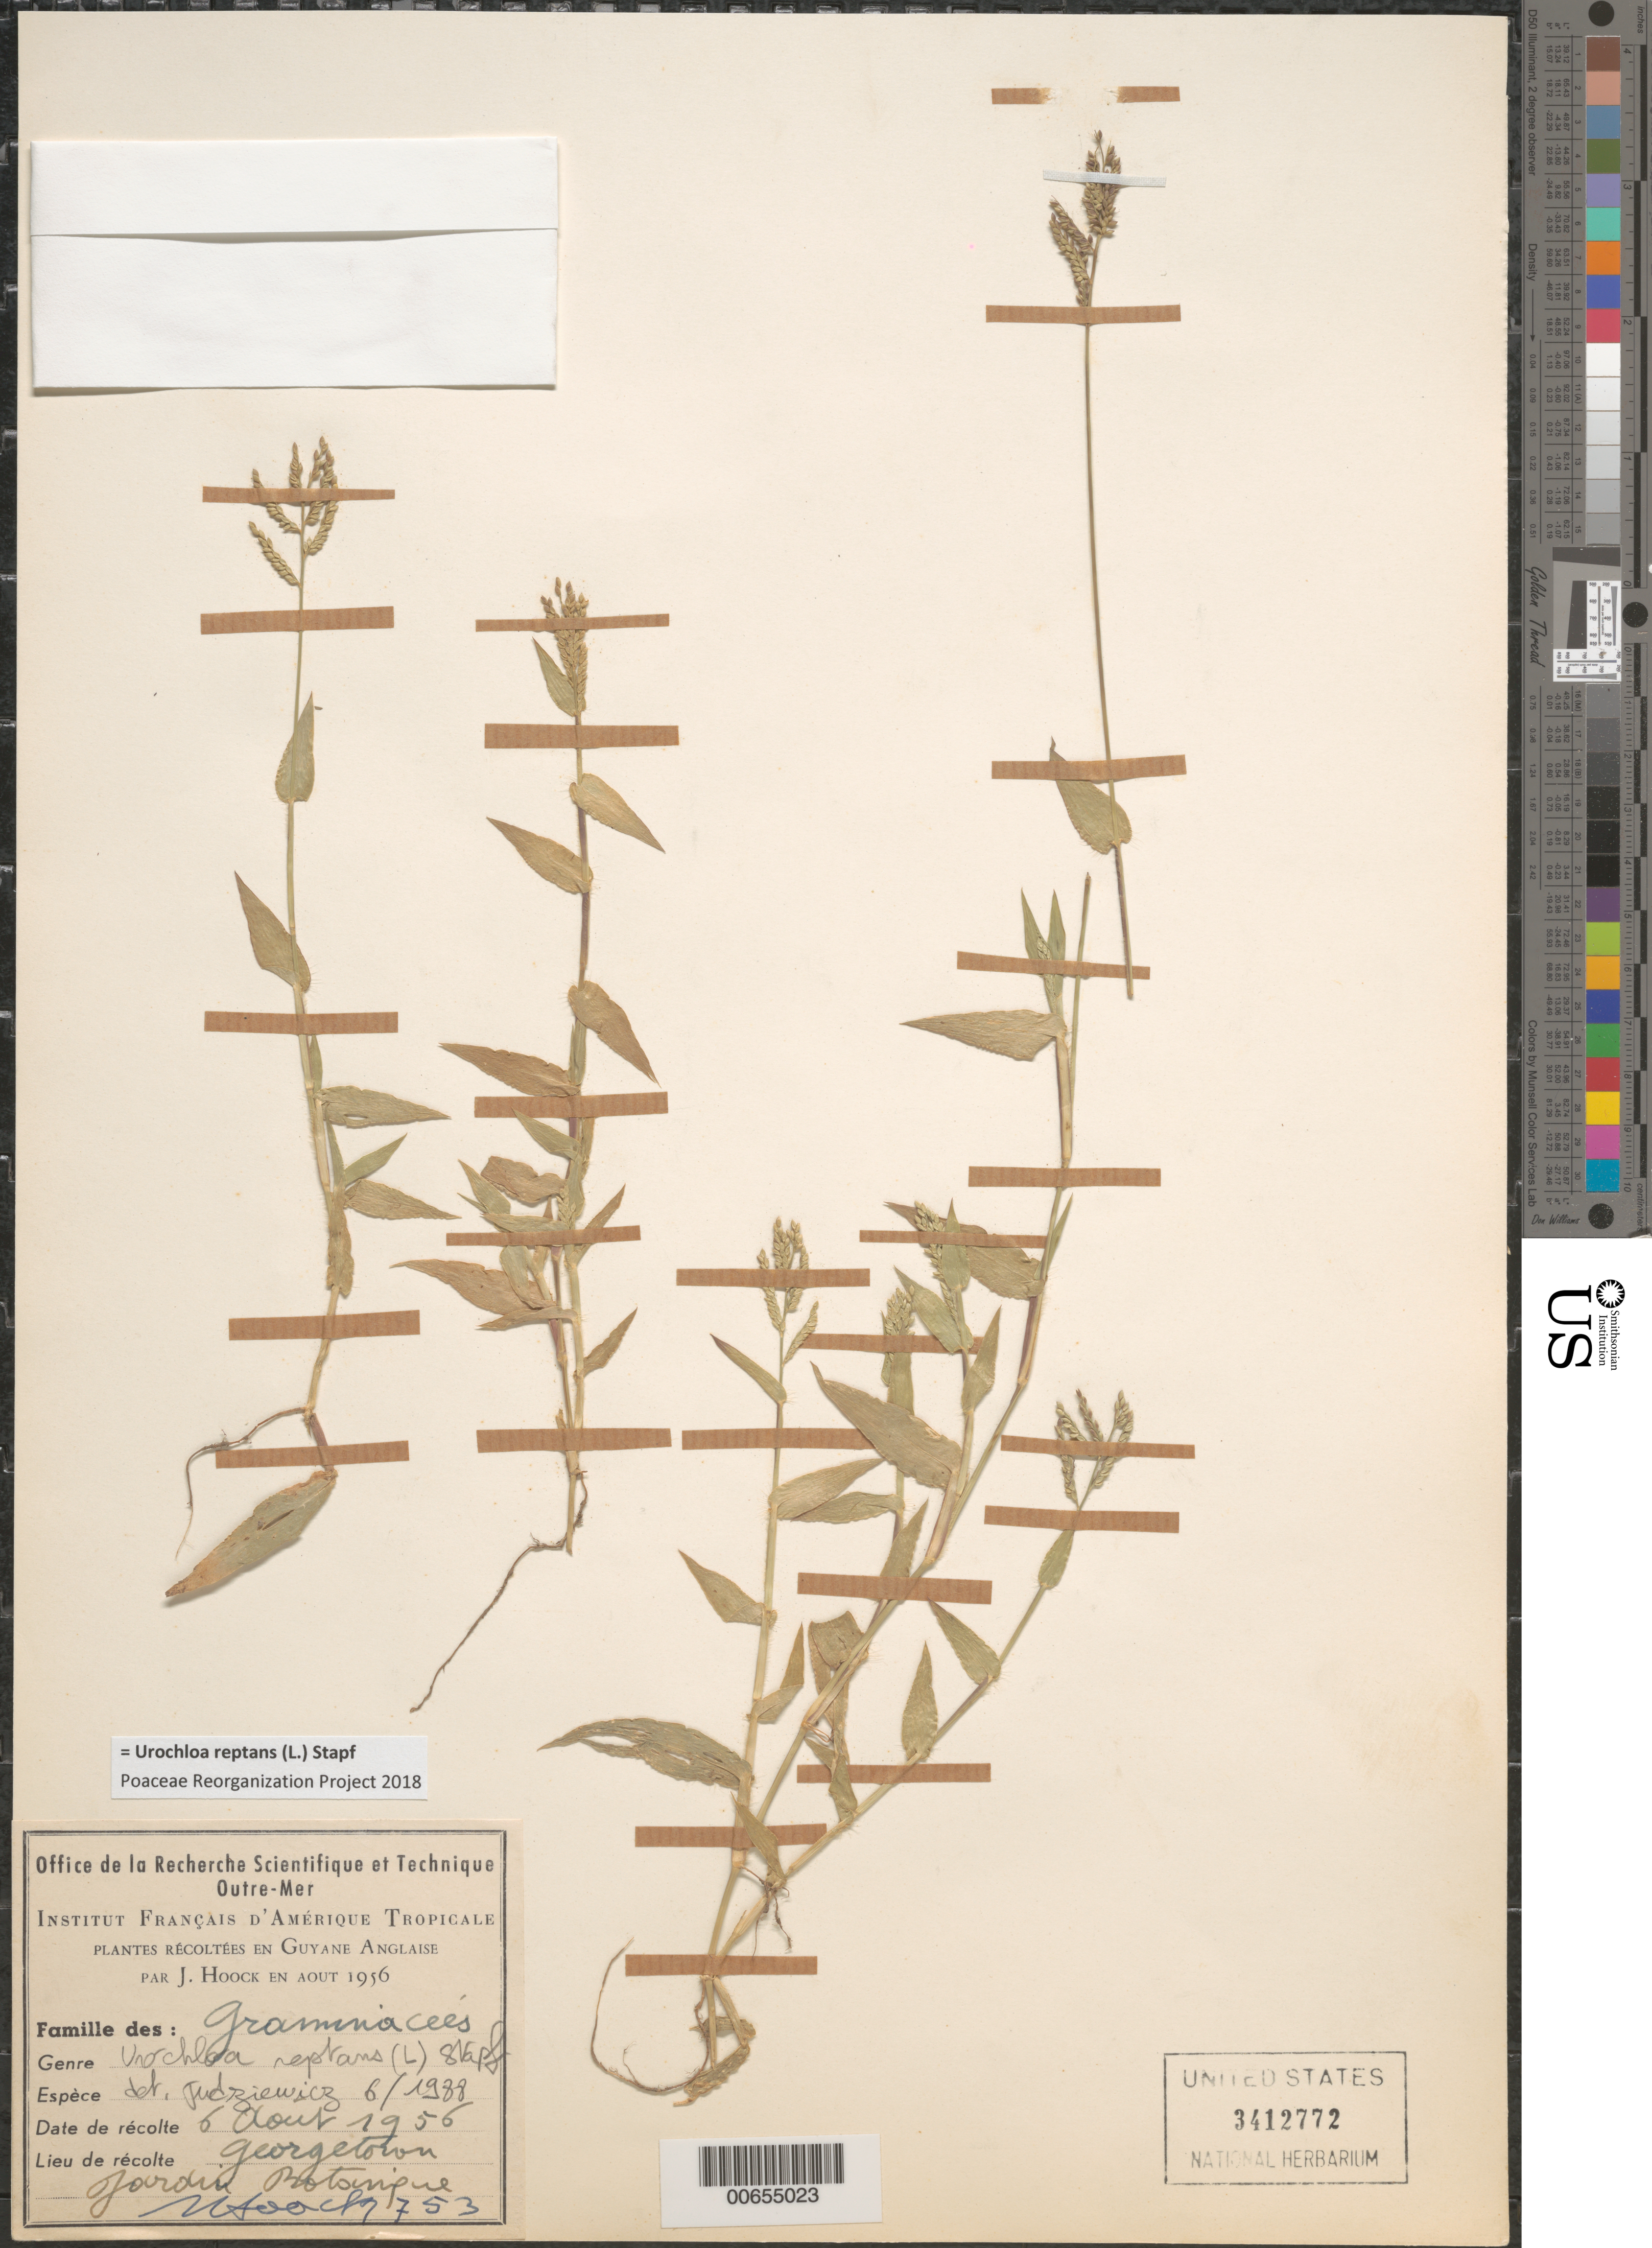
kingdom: Plantae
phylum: Tracheophyta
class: Liliopsida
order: Poales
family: Poaceae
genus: Urochloa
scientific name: Urochloa reptans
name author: (L.) Stapf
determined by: Judziewicz, E. J.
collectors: J. Hoock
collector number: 753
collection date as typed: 6-Aug-56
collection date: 1956-08-06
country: Guyana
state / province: Demerara-Mahaica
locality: Georgetown, Jardin Botanique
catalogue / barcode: US 3412772